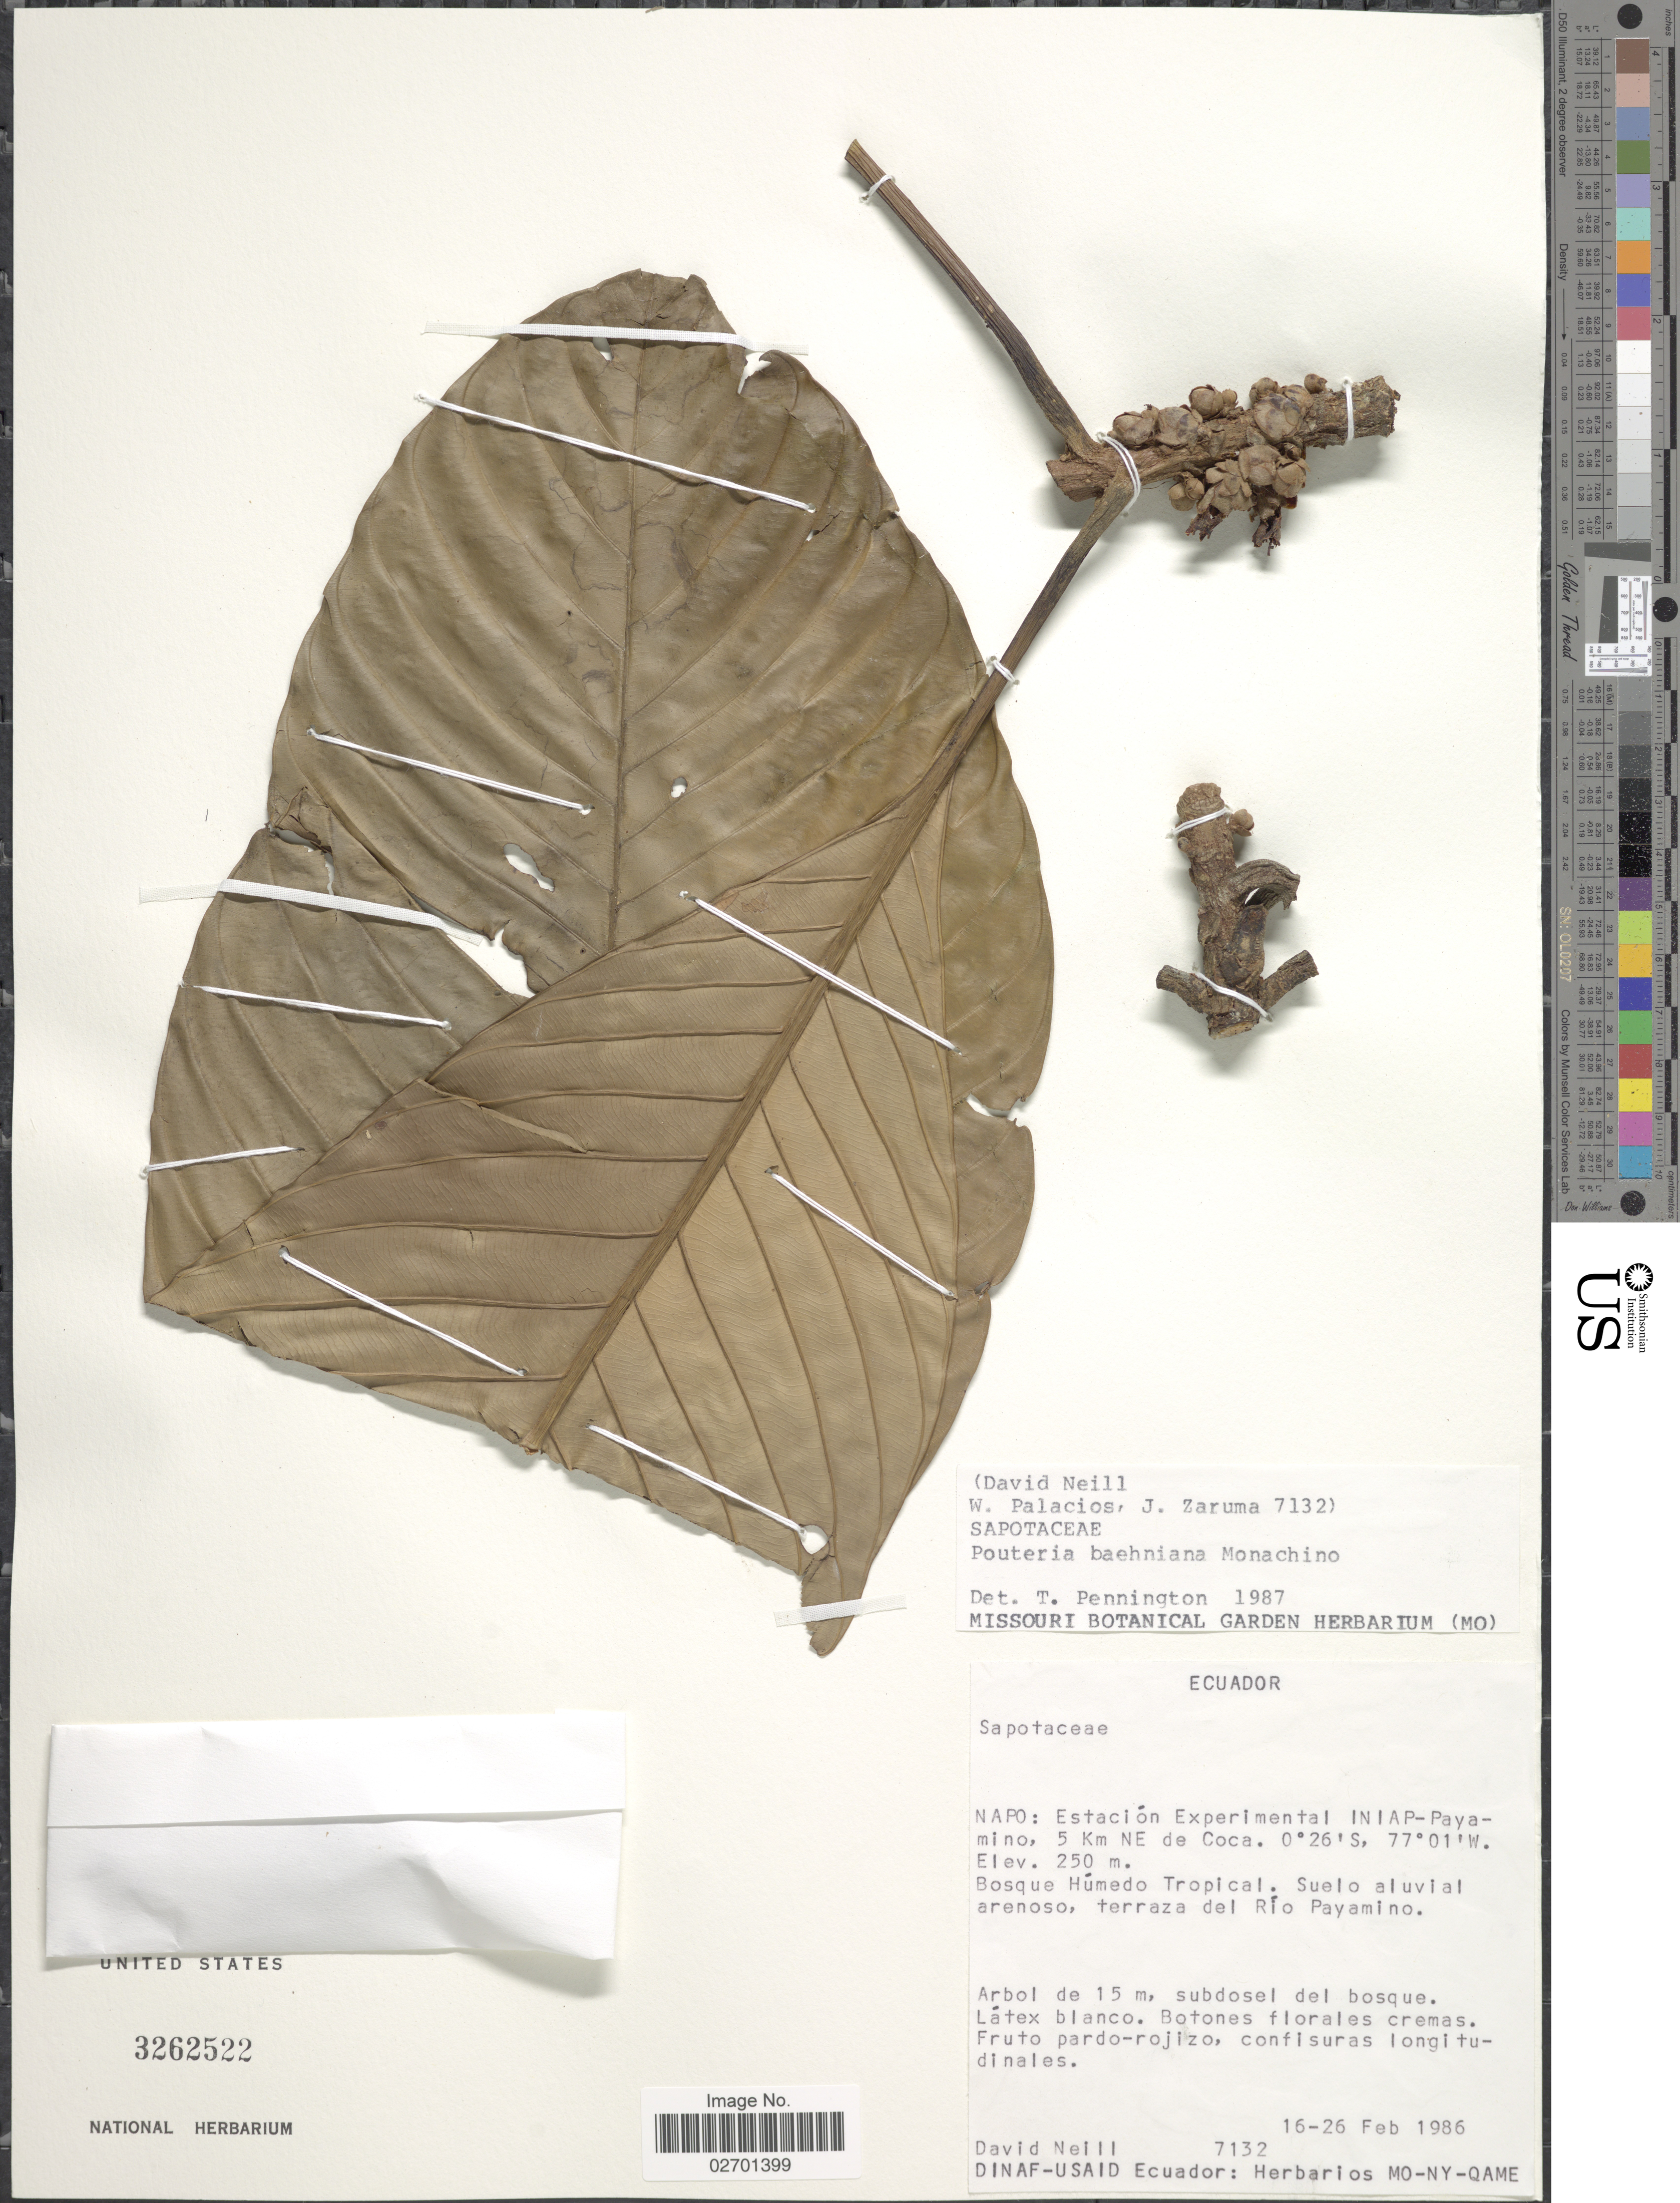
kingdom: Plantae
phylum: Tracheophyta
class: Magnoliopsida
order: Ericales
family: Sapotaceae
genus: Pouteria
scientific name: Pouteria baehniana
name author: Monach.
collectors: D. Neill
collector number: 7132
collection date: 1986-02-16/1986-02-26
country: Ecuador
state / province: Napo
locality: Estacion Experimental INIAP-Paymino, 5 Km NE de Coca, Bosque Humedo Tropical, suelo aluvial arenoso, terraza del Rio Payamino.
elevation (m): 250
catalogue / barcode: US 3262522